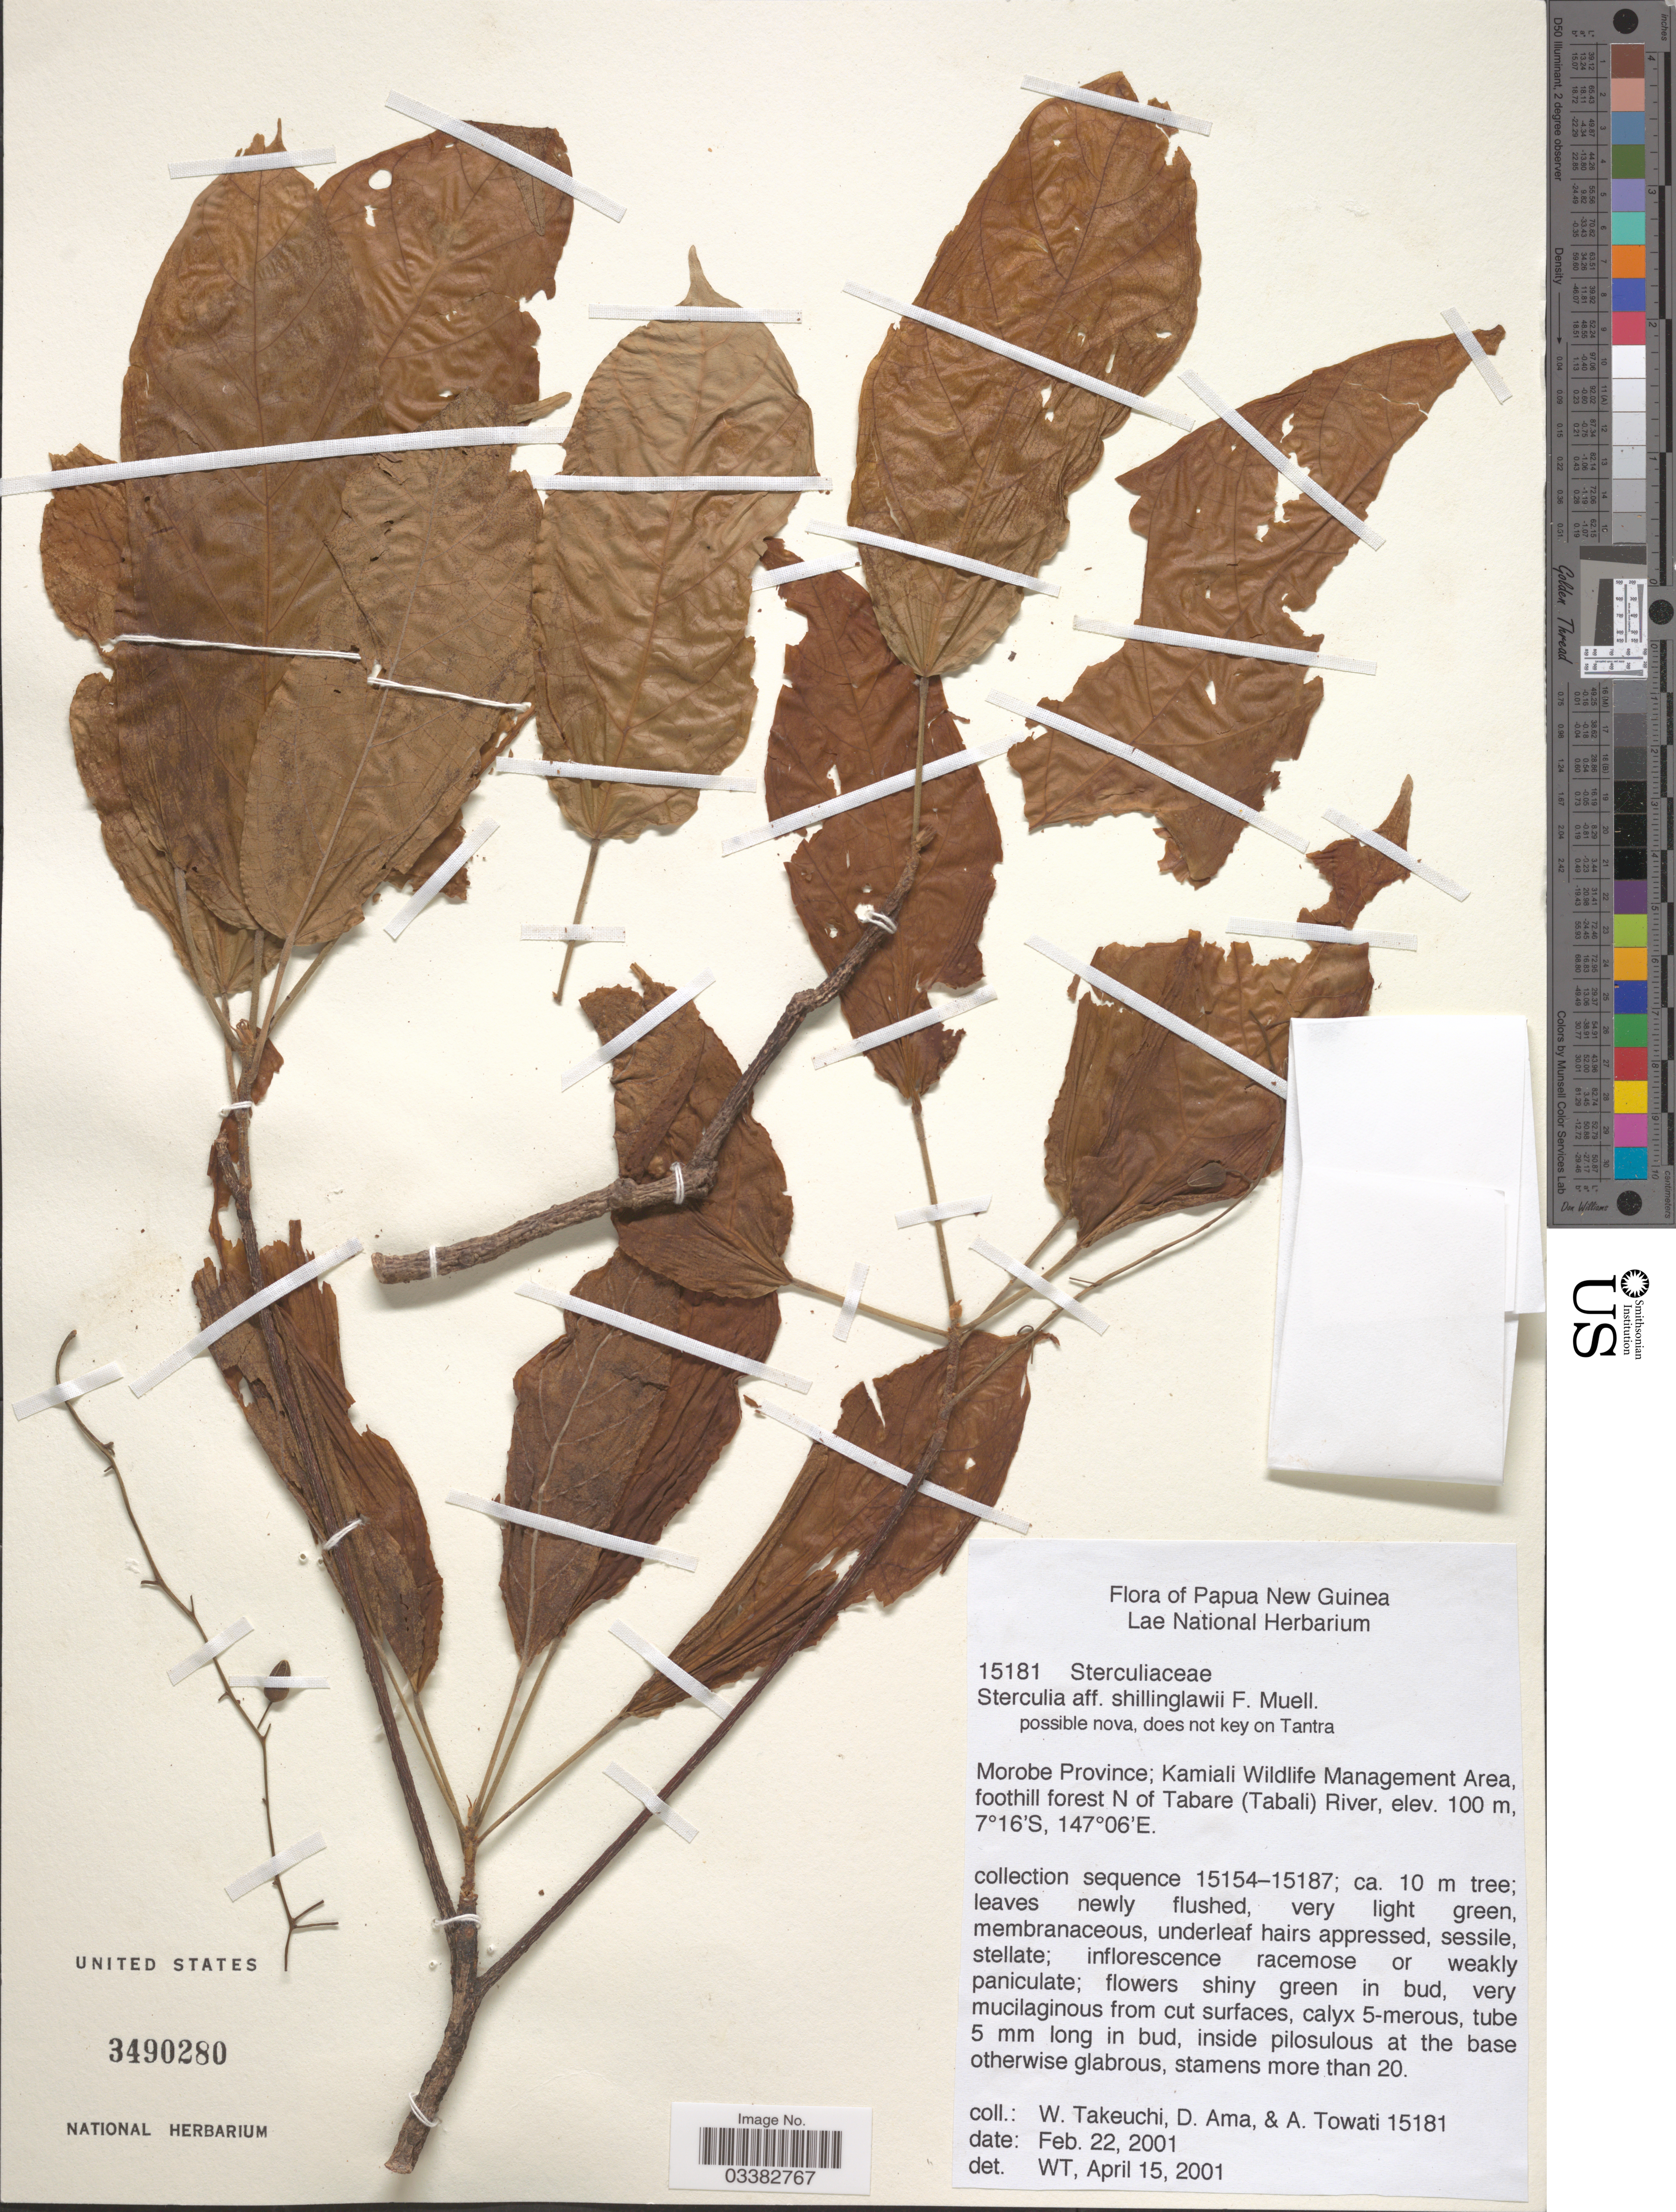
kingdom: Plantae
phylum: Tracheophyta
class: Magnoliopsida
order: Malvales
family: Malvaceae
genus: Sterculia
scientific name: Sterculia shillinglawii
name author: F. Muell.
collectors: W. Takeuchi, D. Ama & A. Towati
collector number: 15181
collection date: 2001-02-22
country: Papua New Guinea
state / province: Morobe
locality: Kamiali Wildlife Management Area, foothill forest N of Tabare (Tabali) River.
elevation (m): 100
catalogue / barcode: US 3490280